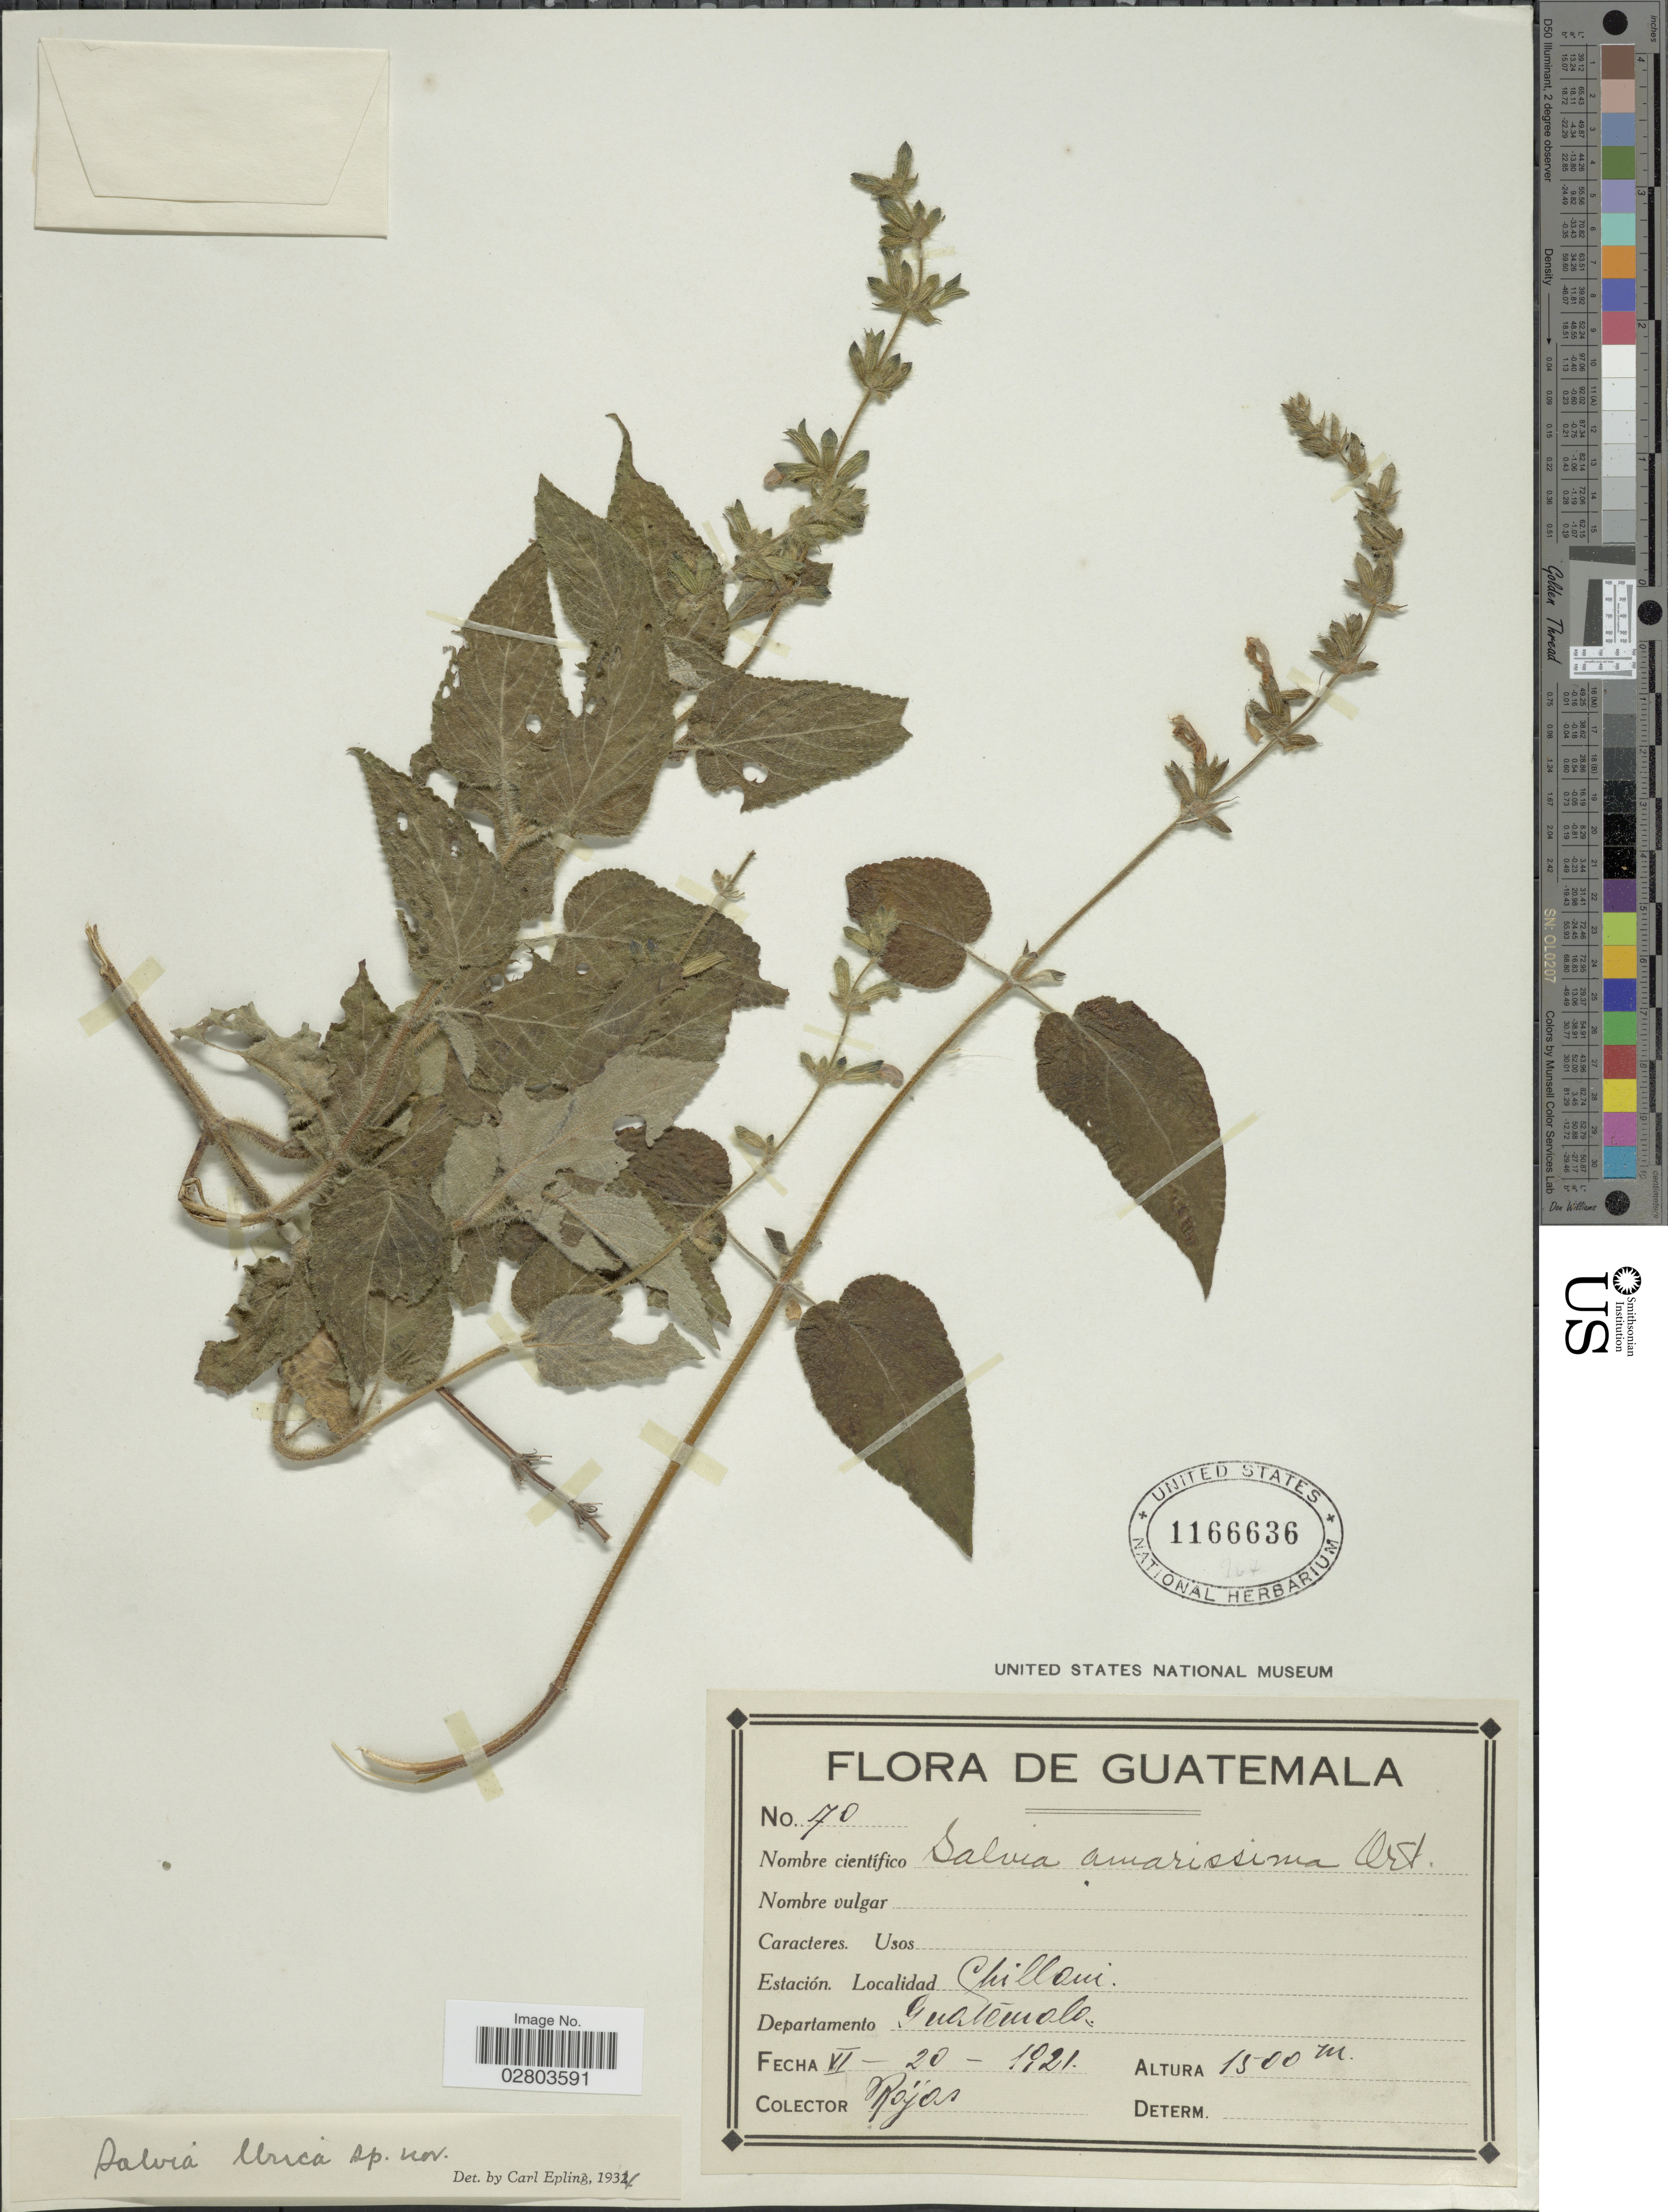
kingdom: Plantae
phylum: Tracheophyta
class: Magnoliopsida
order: Lamiales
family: Lamiaceae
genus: Salvia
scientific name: Salvia urica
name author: Epling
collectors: Rójos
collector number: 70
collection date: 1921-06-20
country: Guatemala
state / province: Guatemala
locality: Chillani. Departamento Guatemala.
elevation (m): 1500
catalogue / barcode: US 1166636